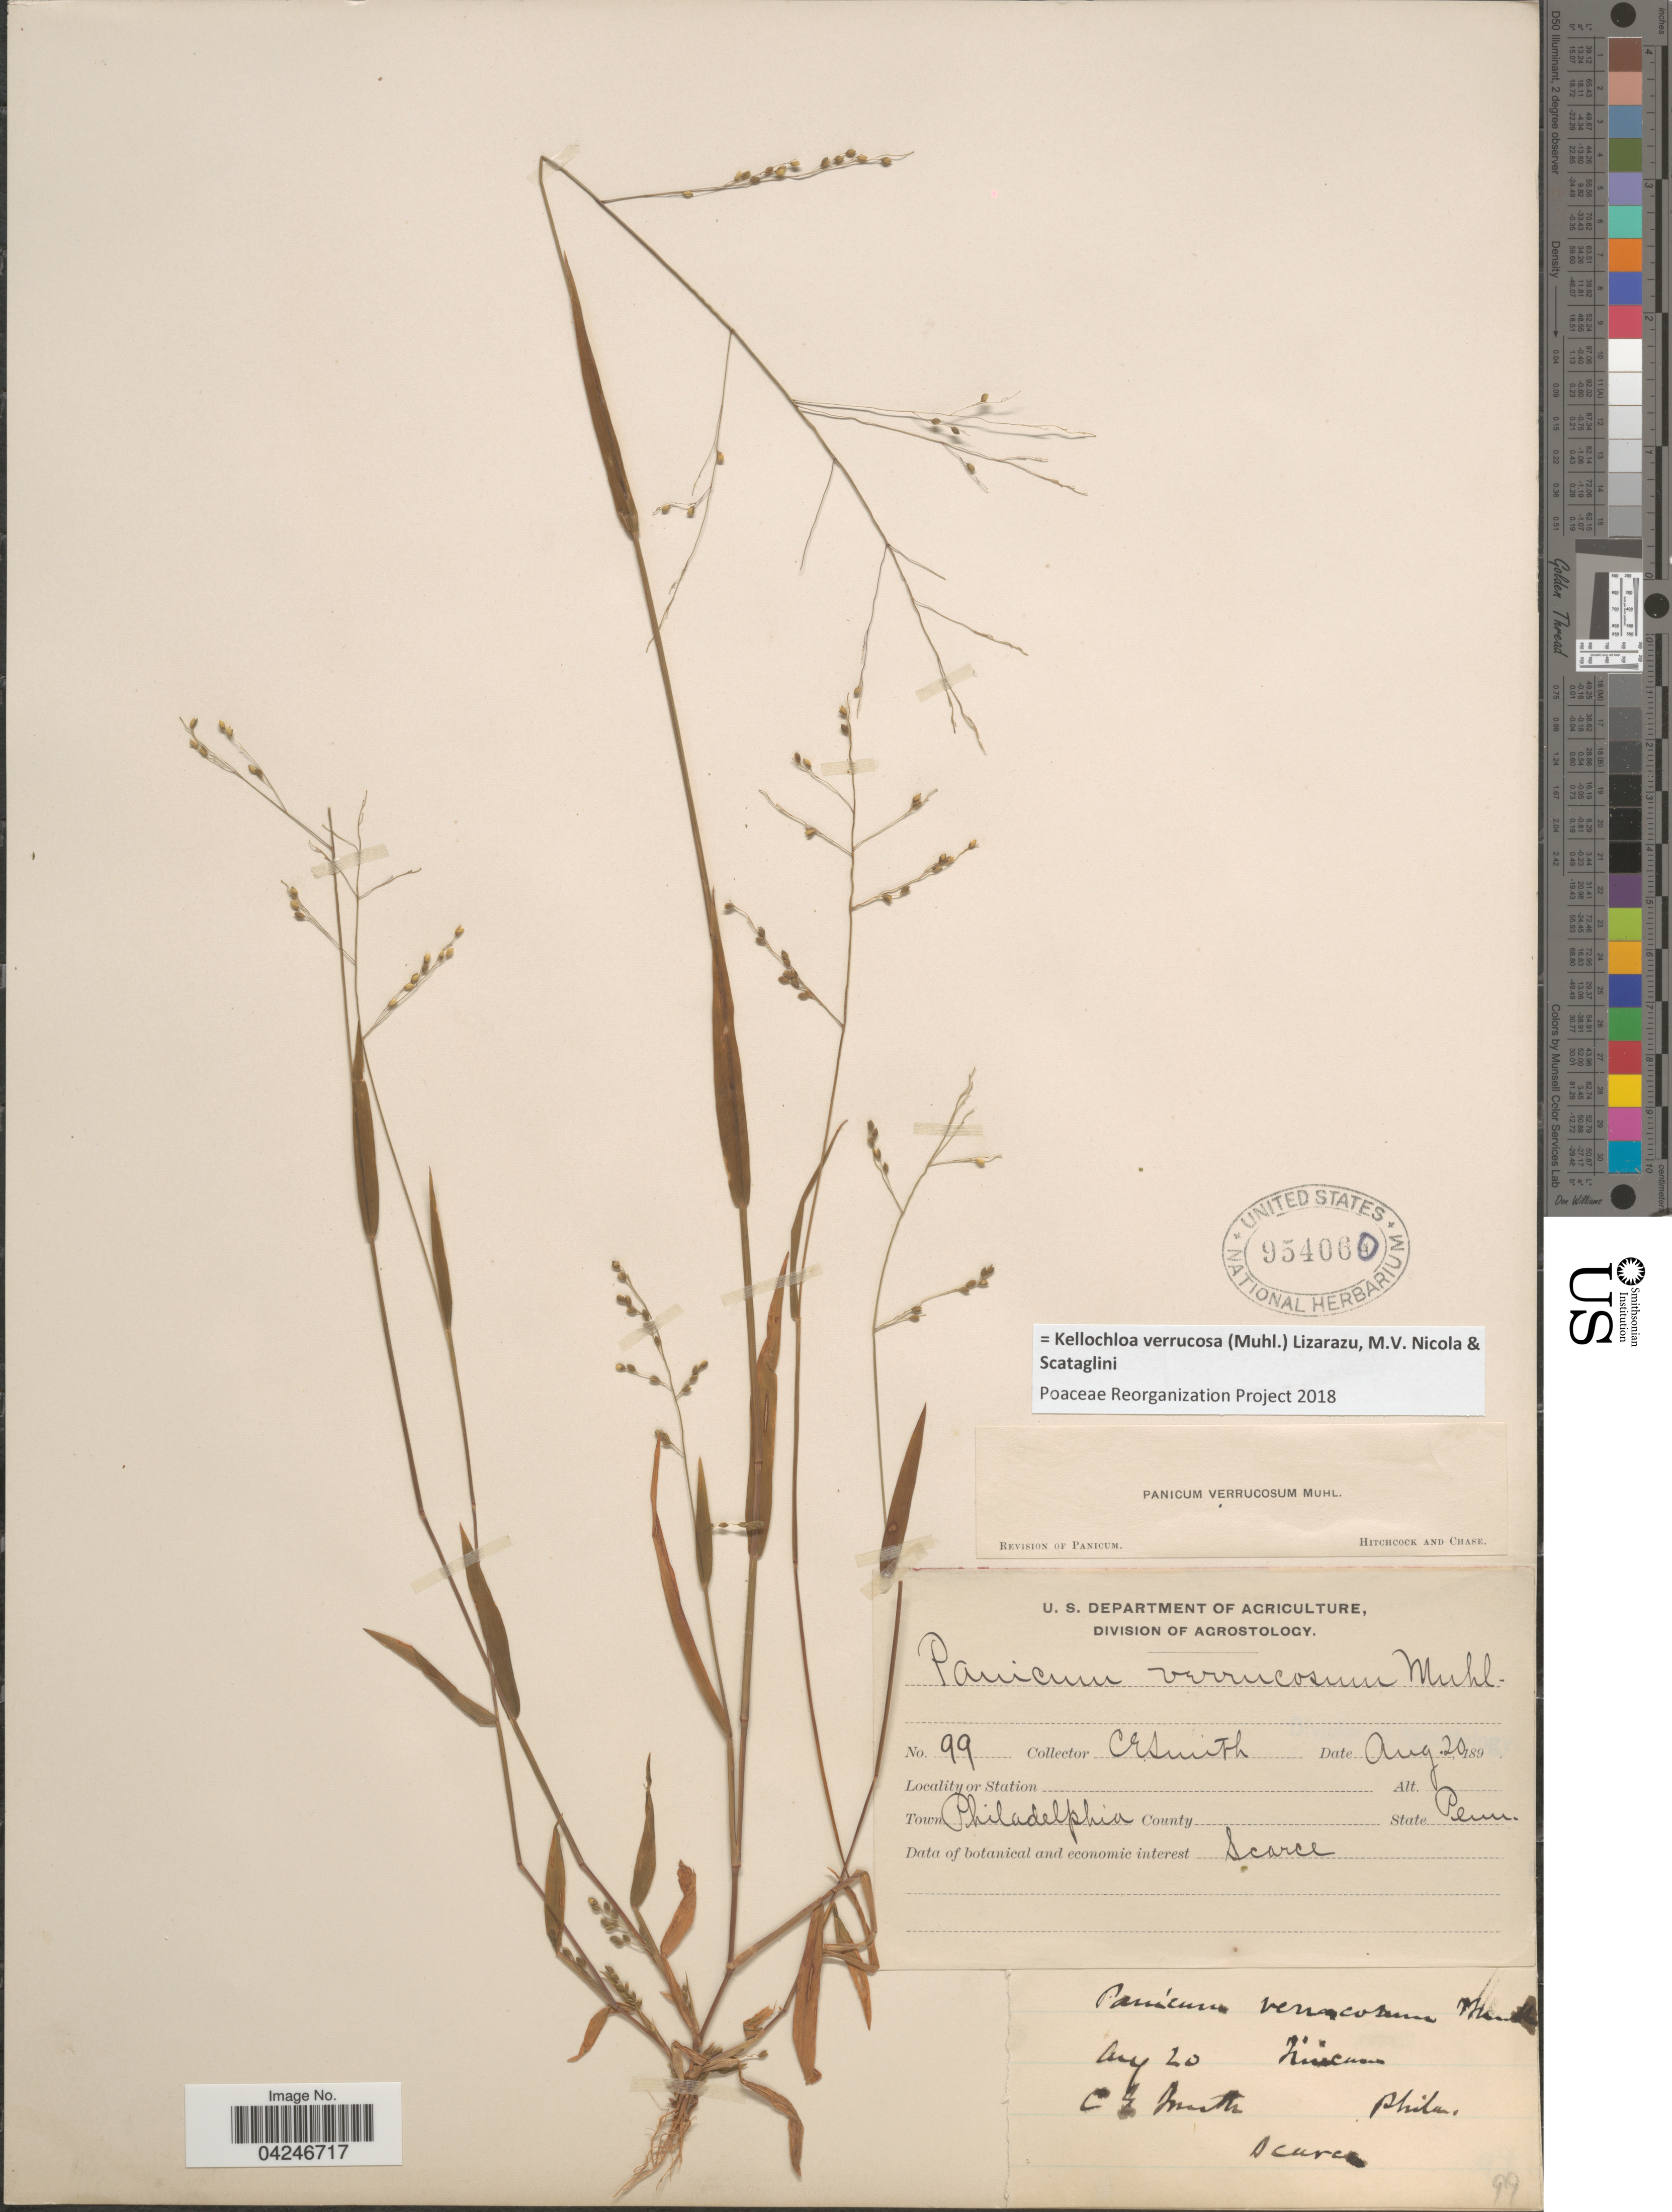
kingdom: Plantae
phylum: Tracheophyta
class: Liliopsida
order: Poales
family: Poaceae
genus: Kellochloa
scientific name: Kellochloa verrucosa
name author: (Muhl.) Lizarazu et al.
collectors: C. E. Smith Jr.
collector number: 99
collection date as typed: Aug 20 189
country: United States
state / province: Pennsylvania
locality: Town Philadelphia.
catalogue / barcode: US 954060